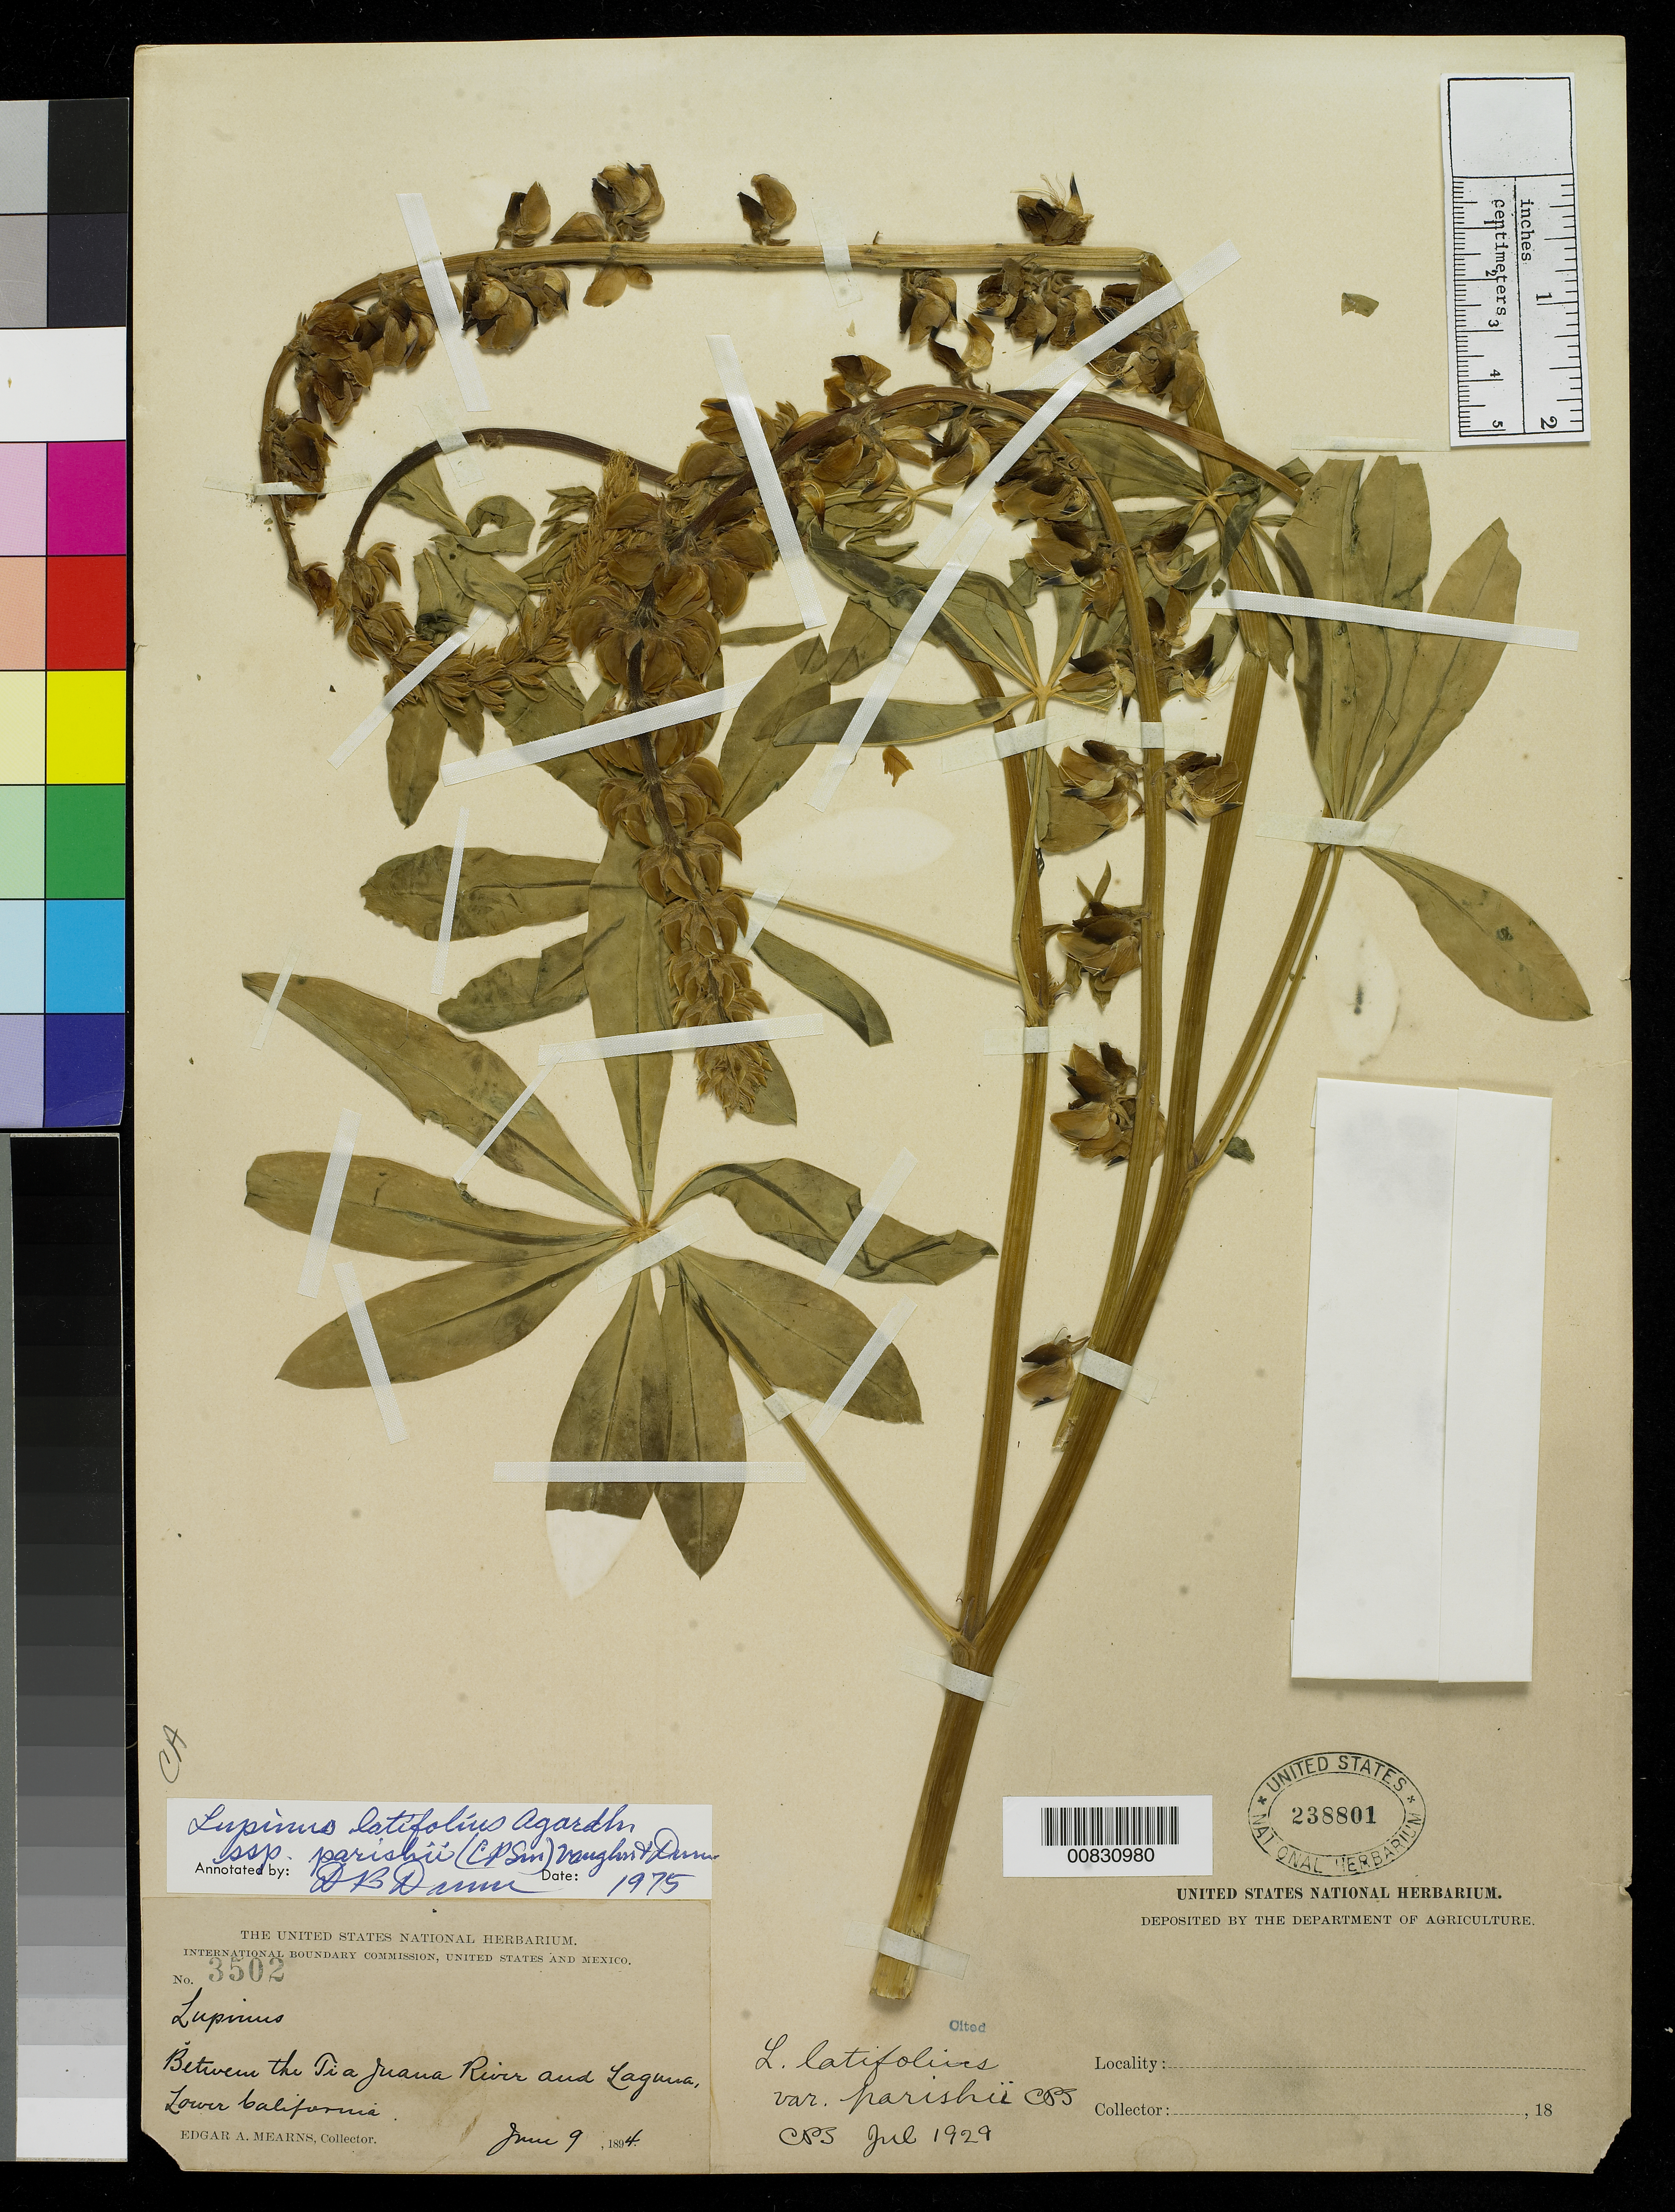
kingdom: Plantae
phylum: Tracheophyta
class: Magnoliopsida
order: Fabales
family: Fabaceae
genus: Lupinus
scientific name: Lupinus latifolius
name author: Lindl. ex J. Agardh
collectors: E. A. Mearns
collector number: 3502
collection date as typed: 09 Jun 1894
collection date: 1894-06-09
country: Mexico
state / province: Baja California Norte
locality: Between the Tia Juana River and Laguna, Lower California.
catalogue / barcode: US 238801